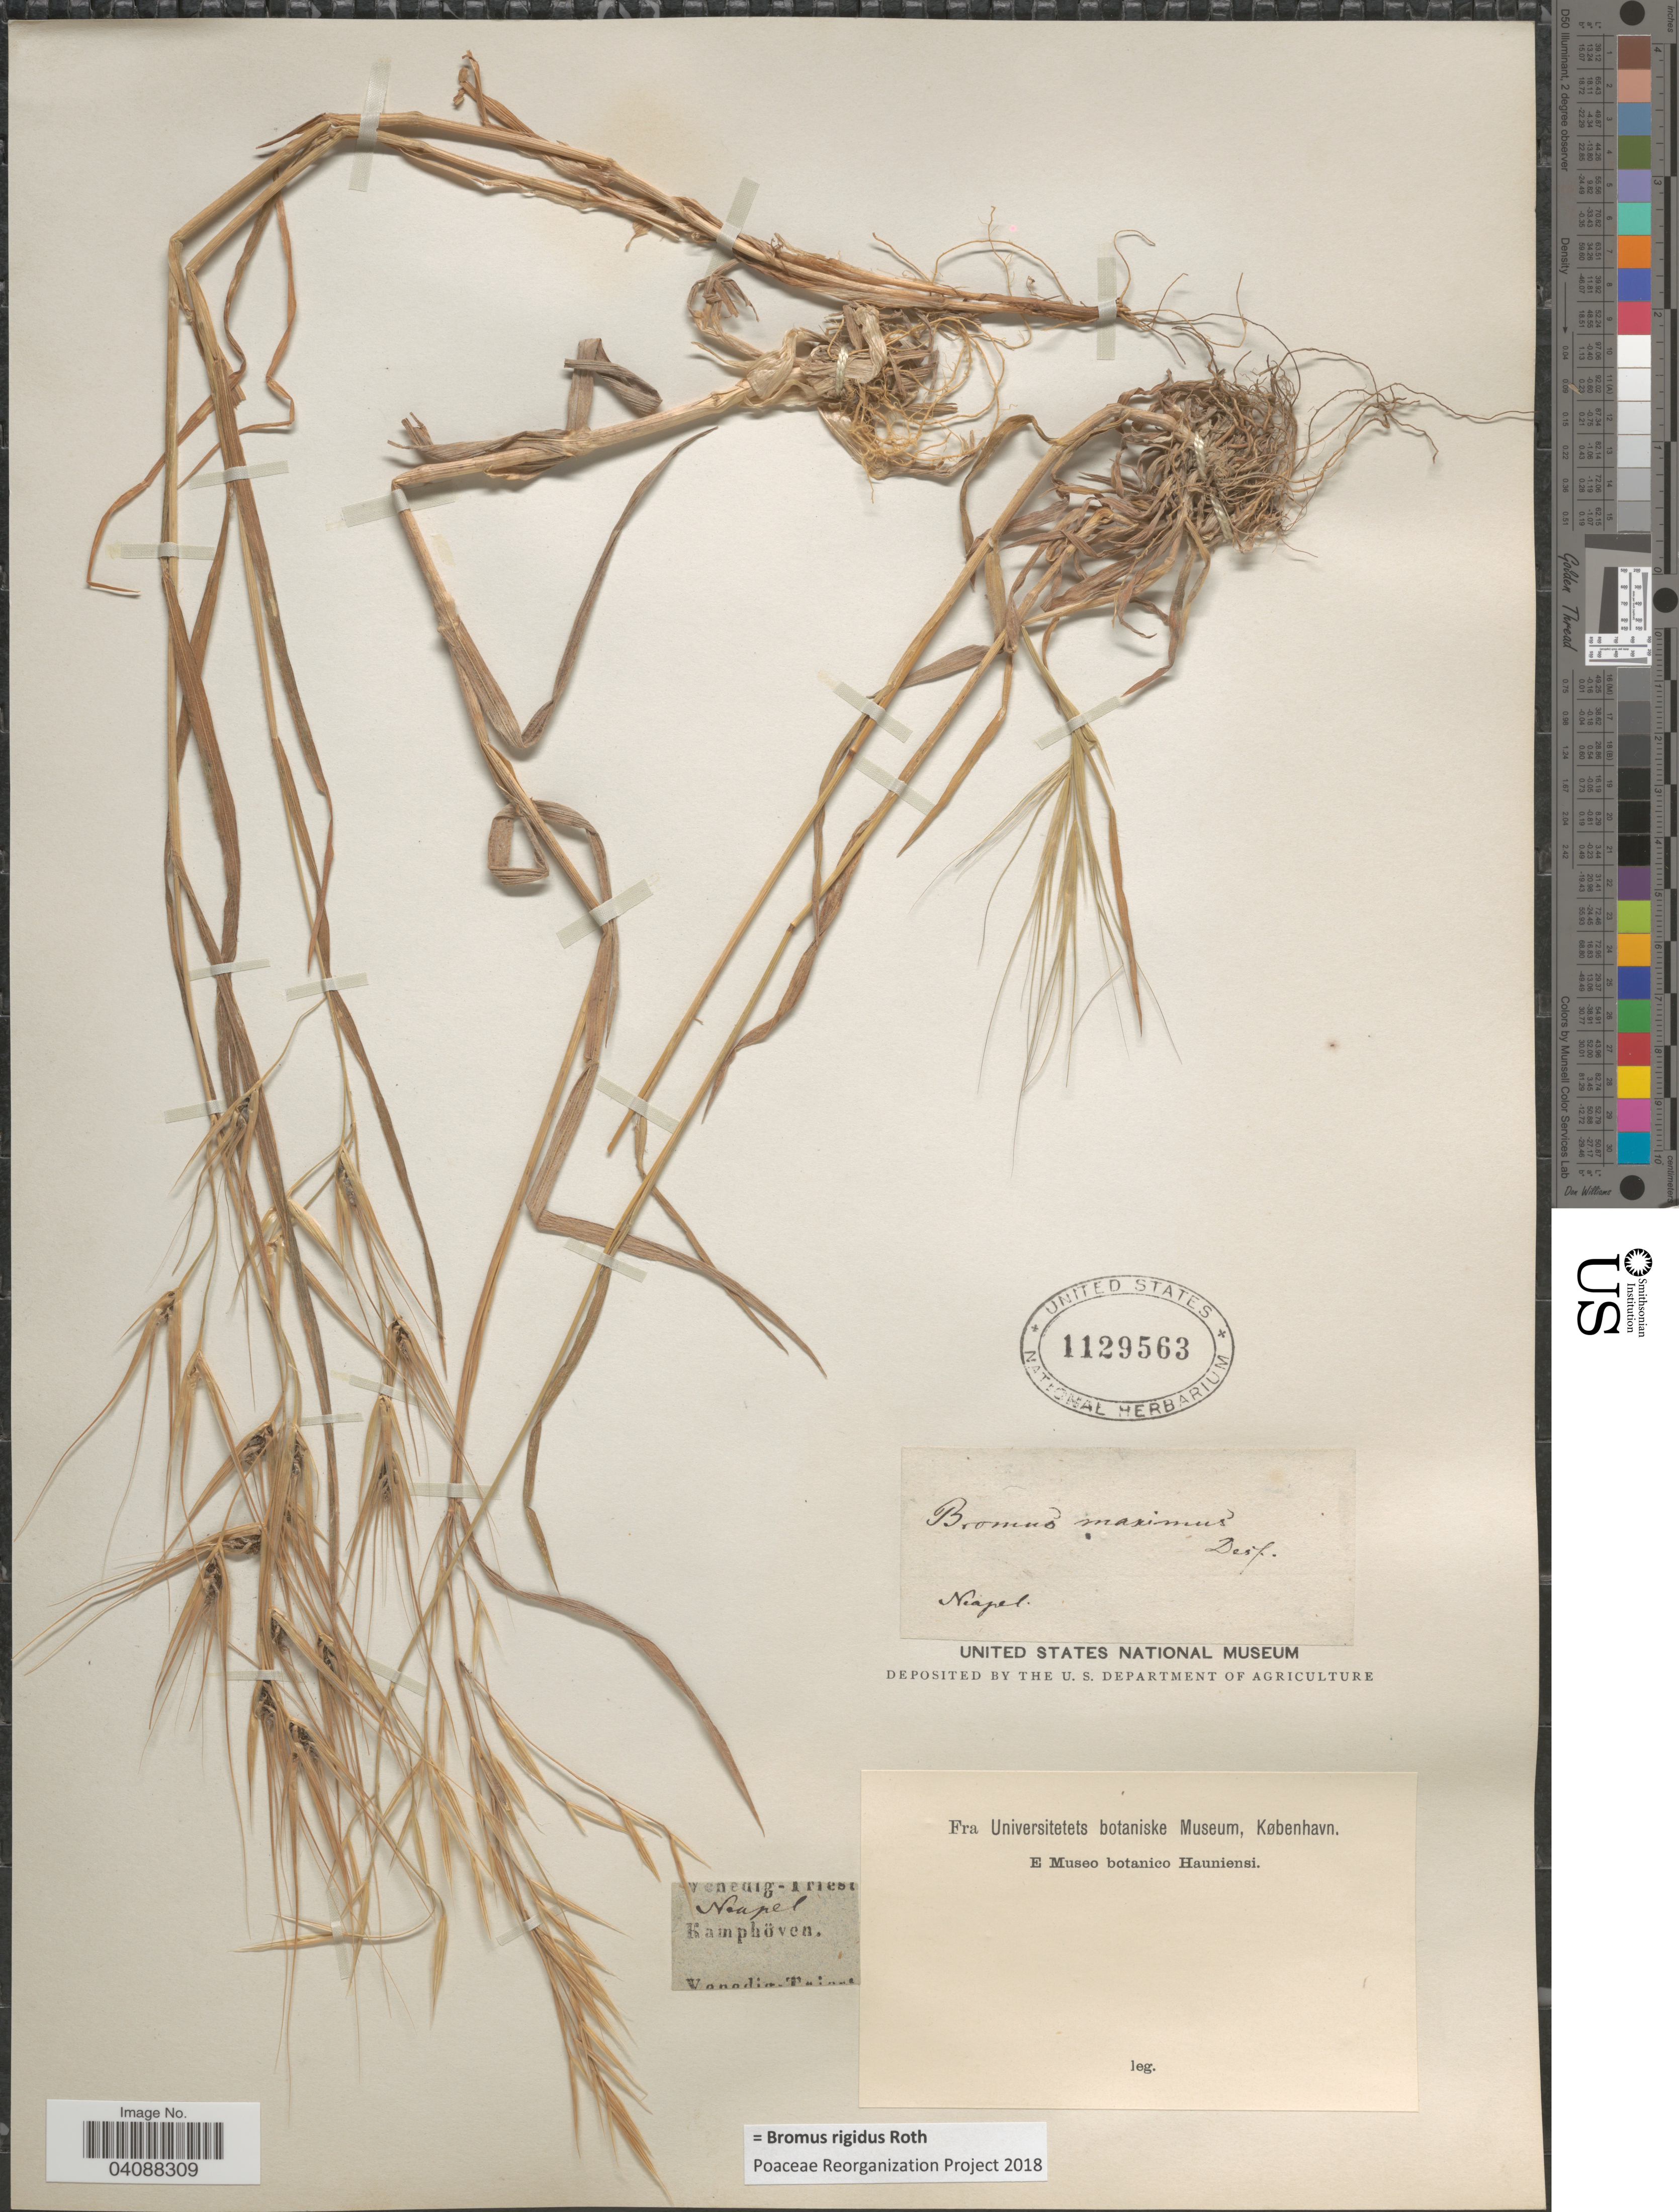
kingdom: Plantae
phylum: Tracheophyta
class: Liliopsida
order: Poales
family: Poaceae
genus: Bromus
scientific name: Bromus rigidus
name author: Roth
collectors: Kamphöven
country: Italy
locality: Neapel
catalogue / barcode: US 1129563